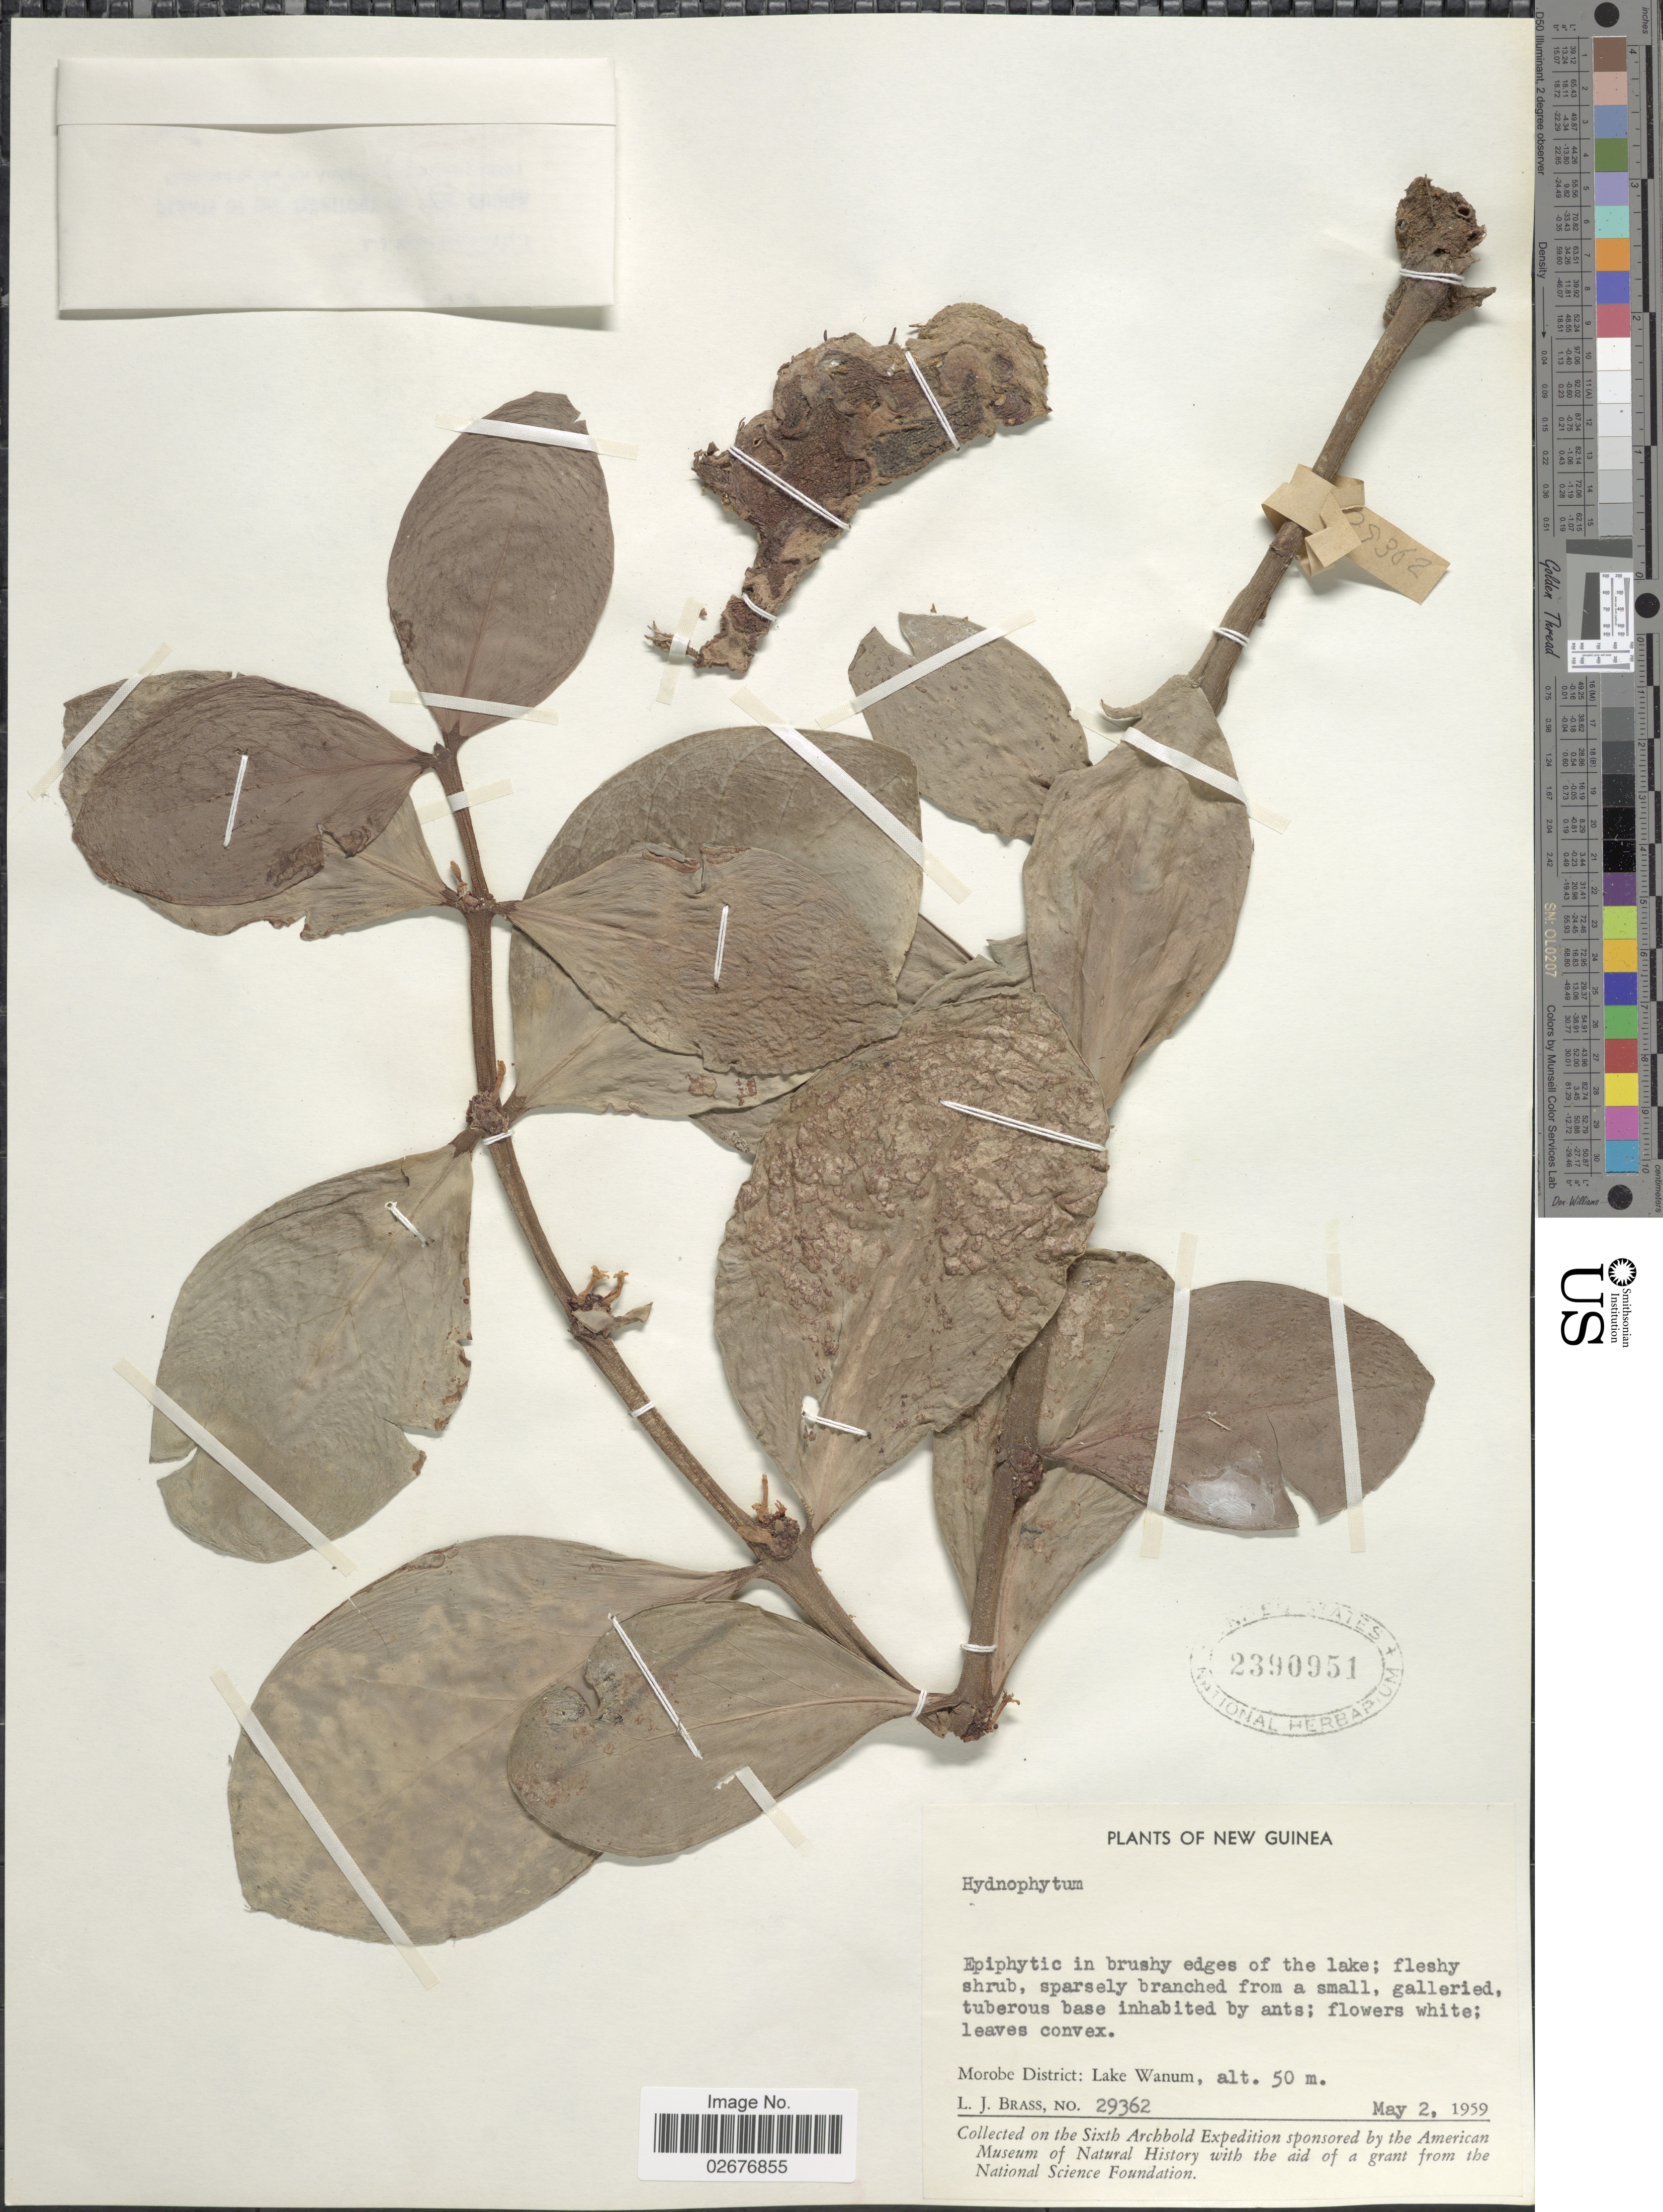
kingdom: Plantae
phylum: Tracheophyta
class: Magnoliopsida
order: Gentianales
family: Rubiaceae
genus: Hydnophytum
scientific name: Hydnophytum sp.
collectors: L. J. Brass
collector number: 29362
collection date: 1959-05-02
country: Papua New Guinea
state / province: Morobe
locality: New Guinea, Lake Wanum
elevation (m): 50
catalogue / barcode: US 2390951